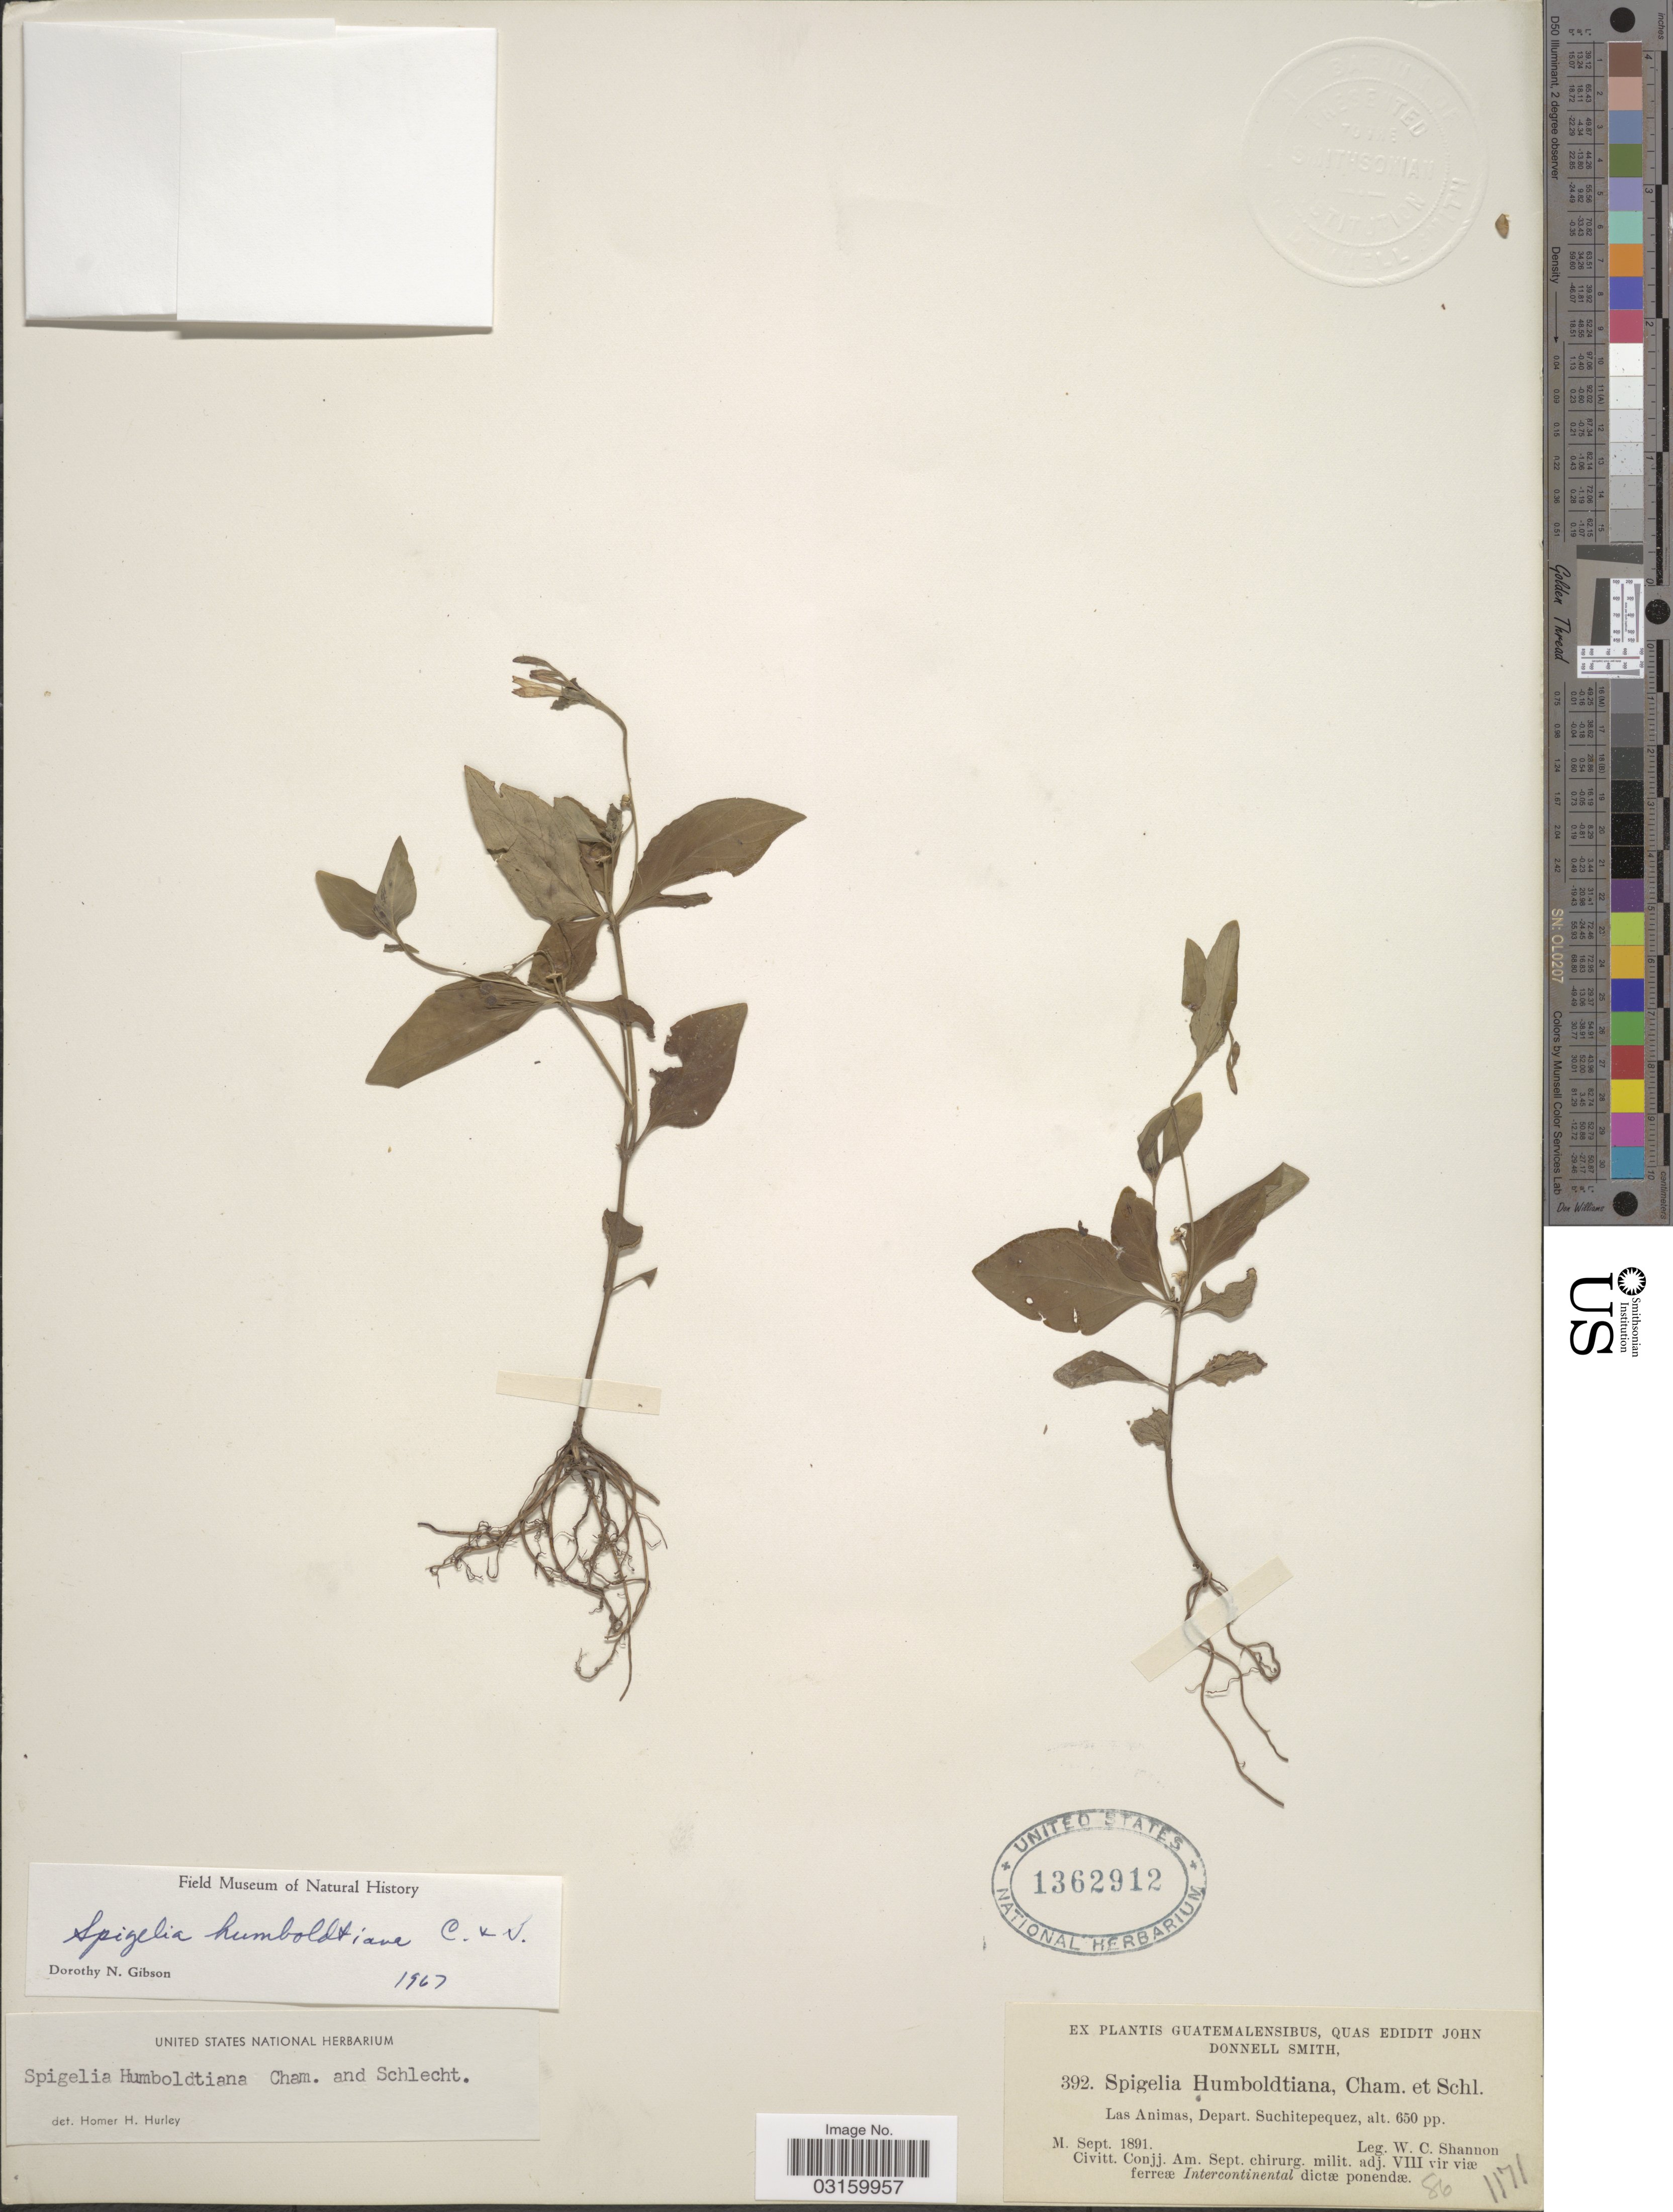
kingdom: Plantae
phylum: Tracheophyta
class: Magnoliopsida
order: Gentianales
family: Loganiaceae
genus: Spigelia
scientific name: Spigelia humboldtiana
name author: Cham. & Schltdl.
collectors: W. C. Shannon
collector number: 392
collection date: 1891-09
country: Guatemala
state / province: Suchitepéquez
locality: Las Animas, Depart. Suchitepequez.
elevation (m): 198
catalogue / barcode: US 1362912